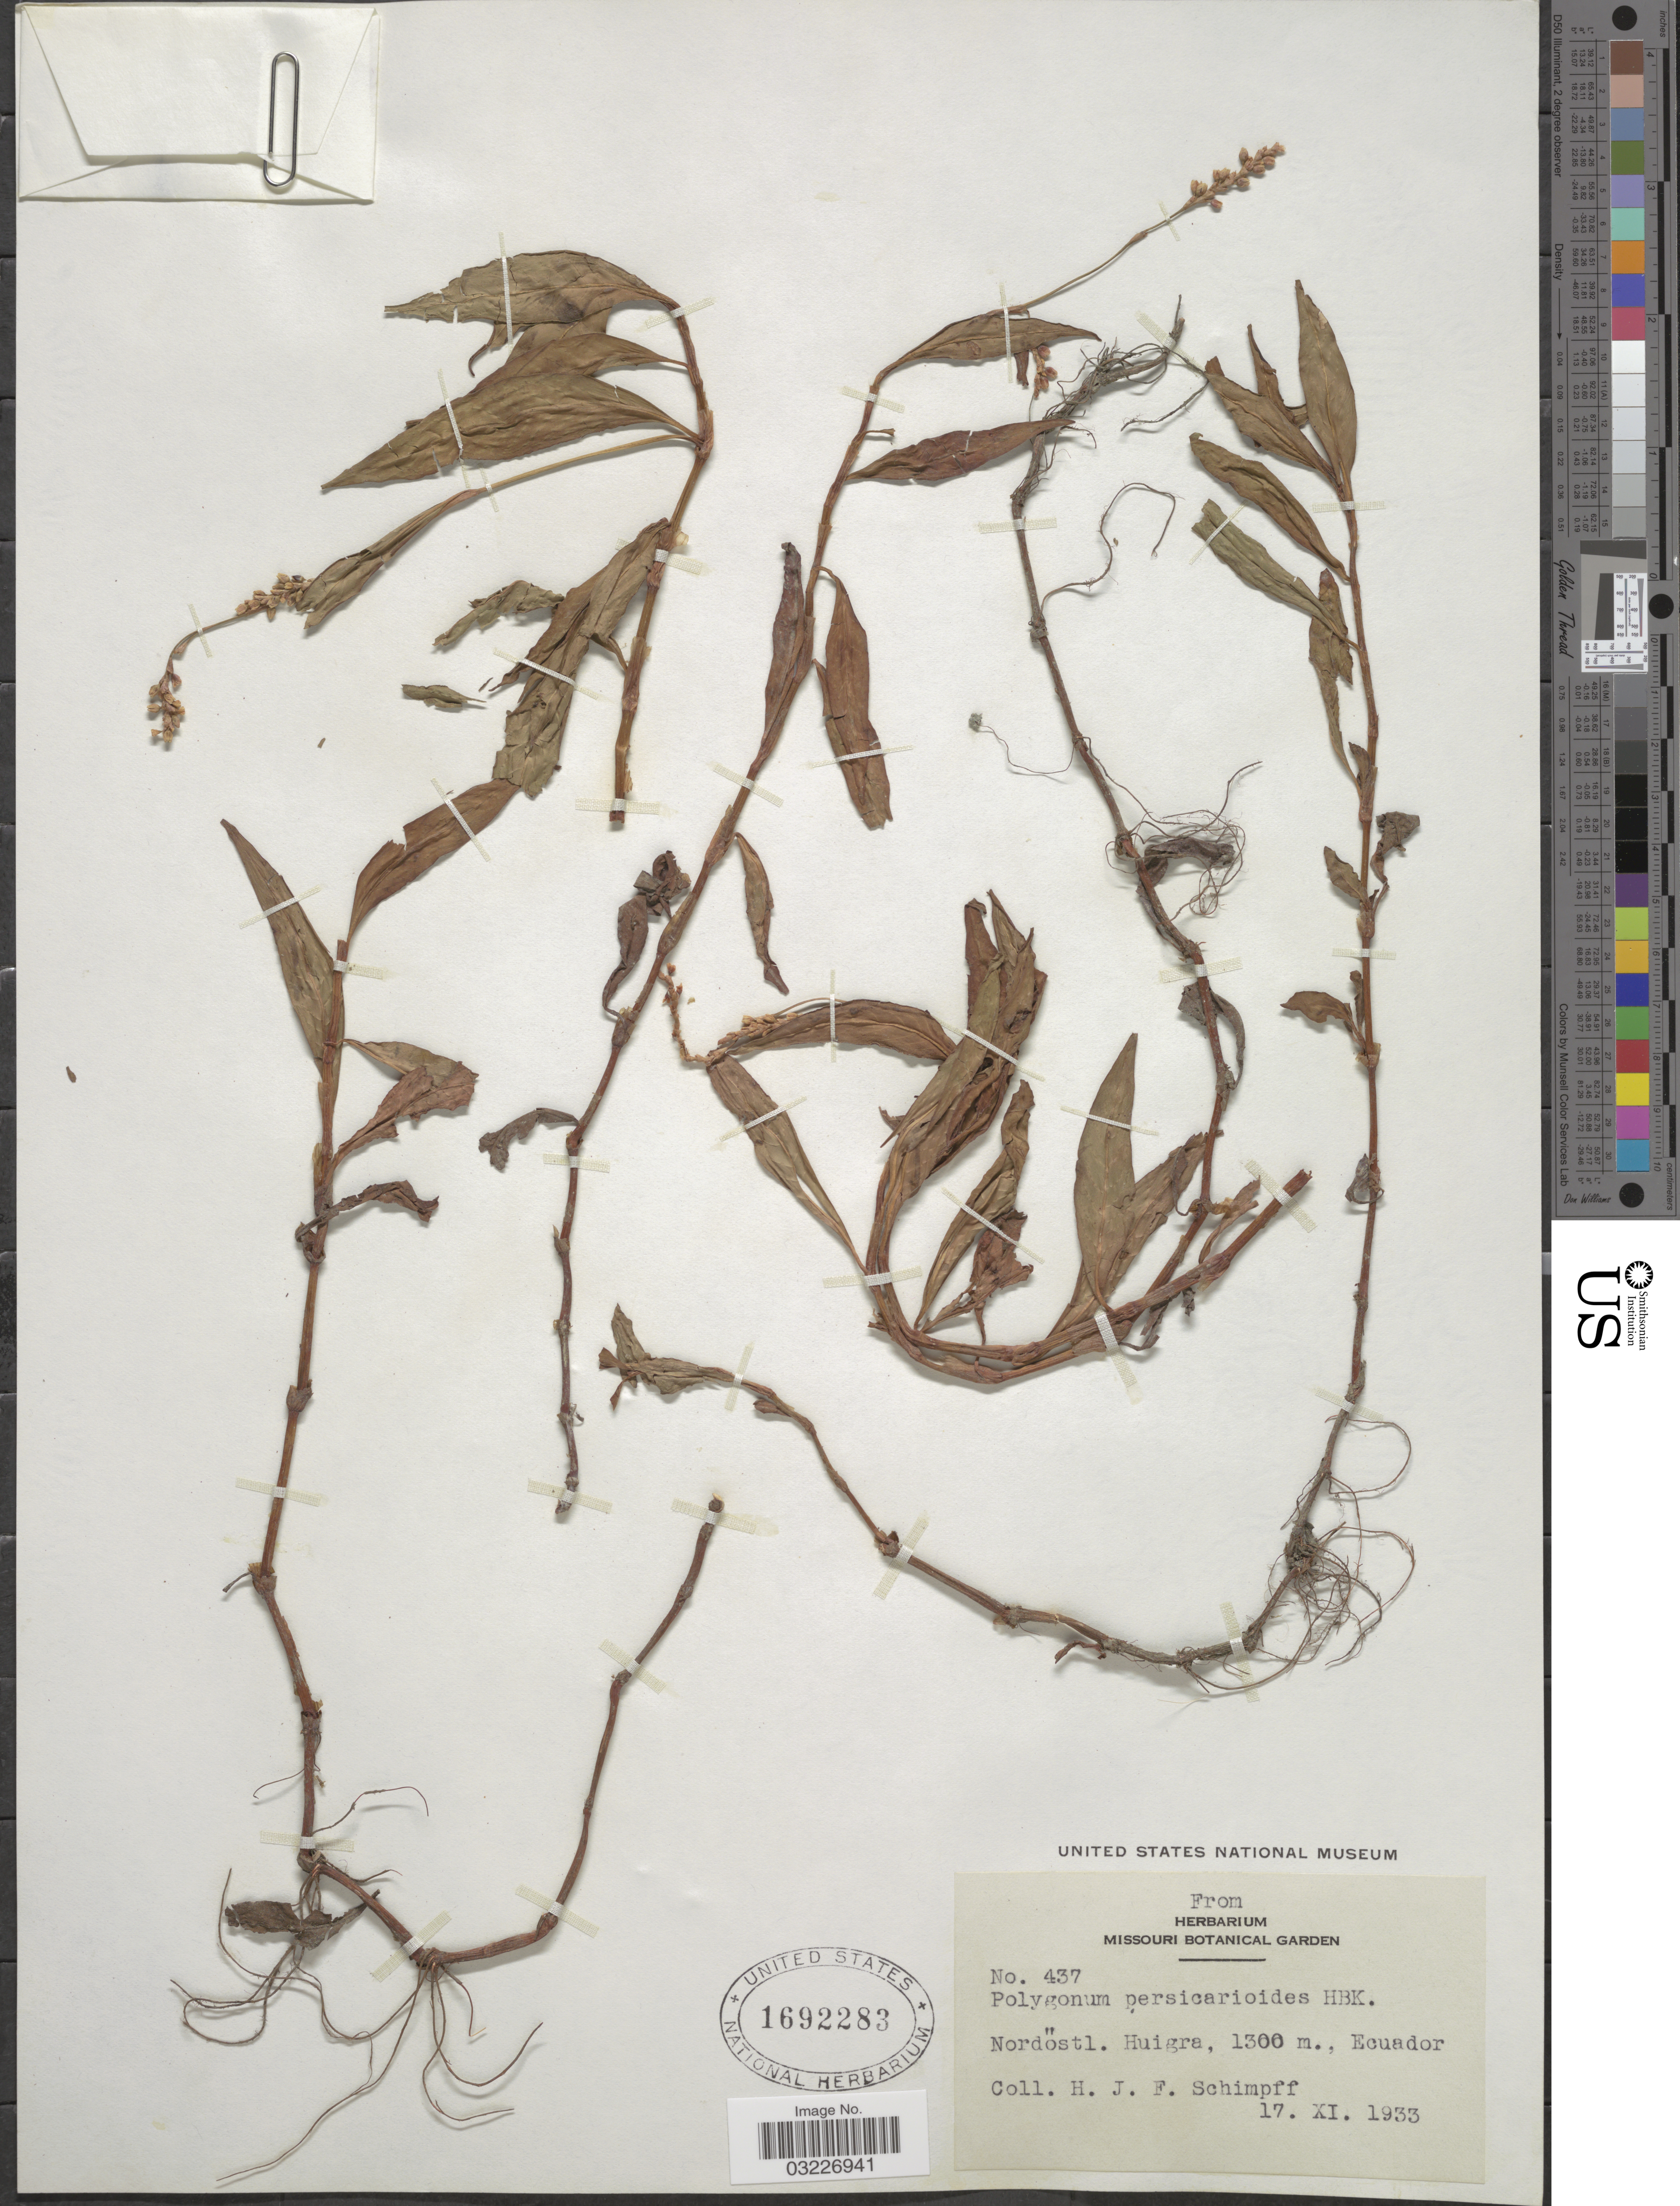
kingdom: Plantae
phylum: Tracheophyta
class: Magnoliopsida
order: Caryophyllales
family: Polygonaceae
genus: Polygonum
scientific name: Polygonum persicarioides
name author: Kunth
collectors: H. Schimpff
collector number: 437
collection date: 1933-11-17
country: Ecuador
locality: Nordöstl. Huigra.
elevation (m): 1300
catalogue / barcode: US 1692283